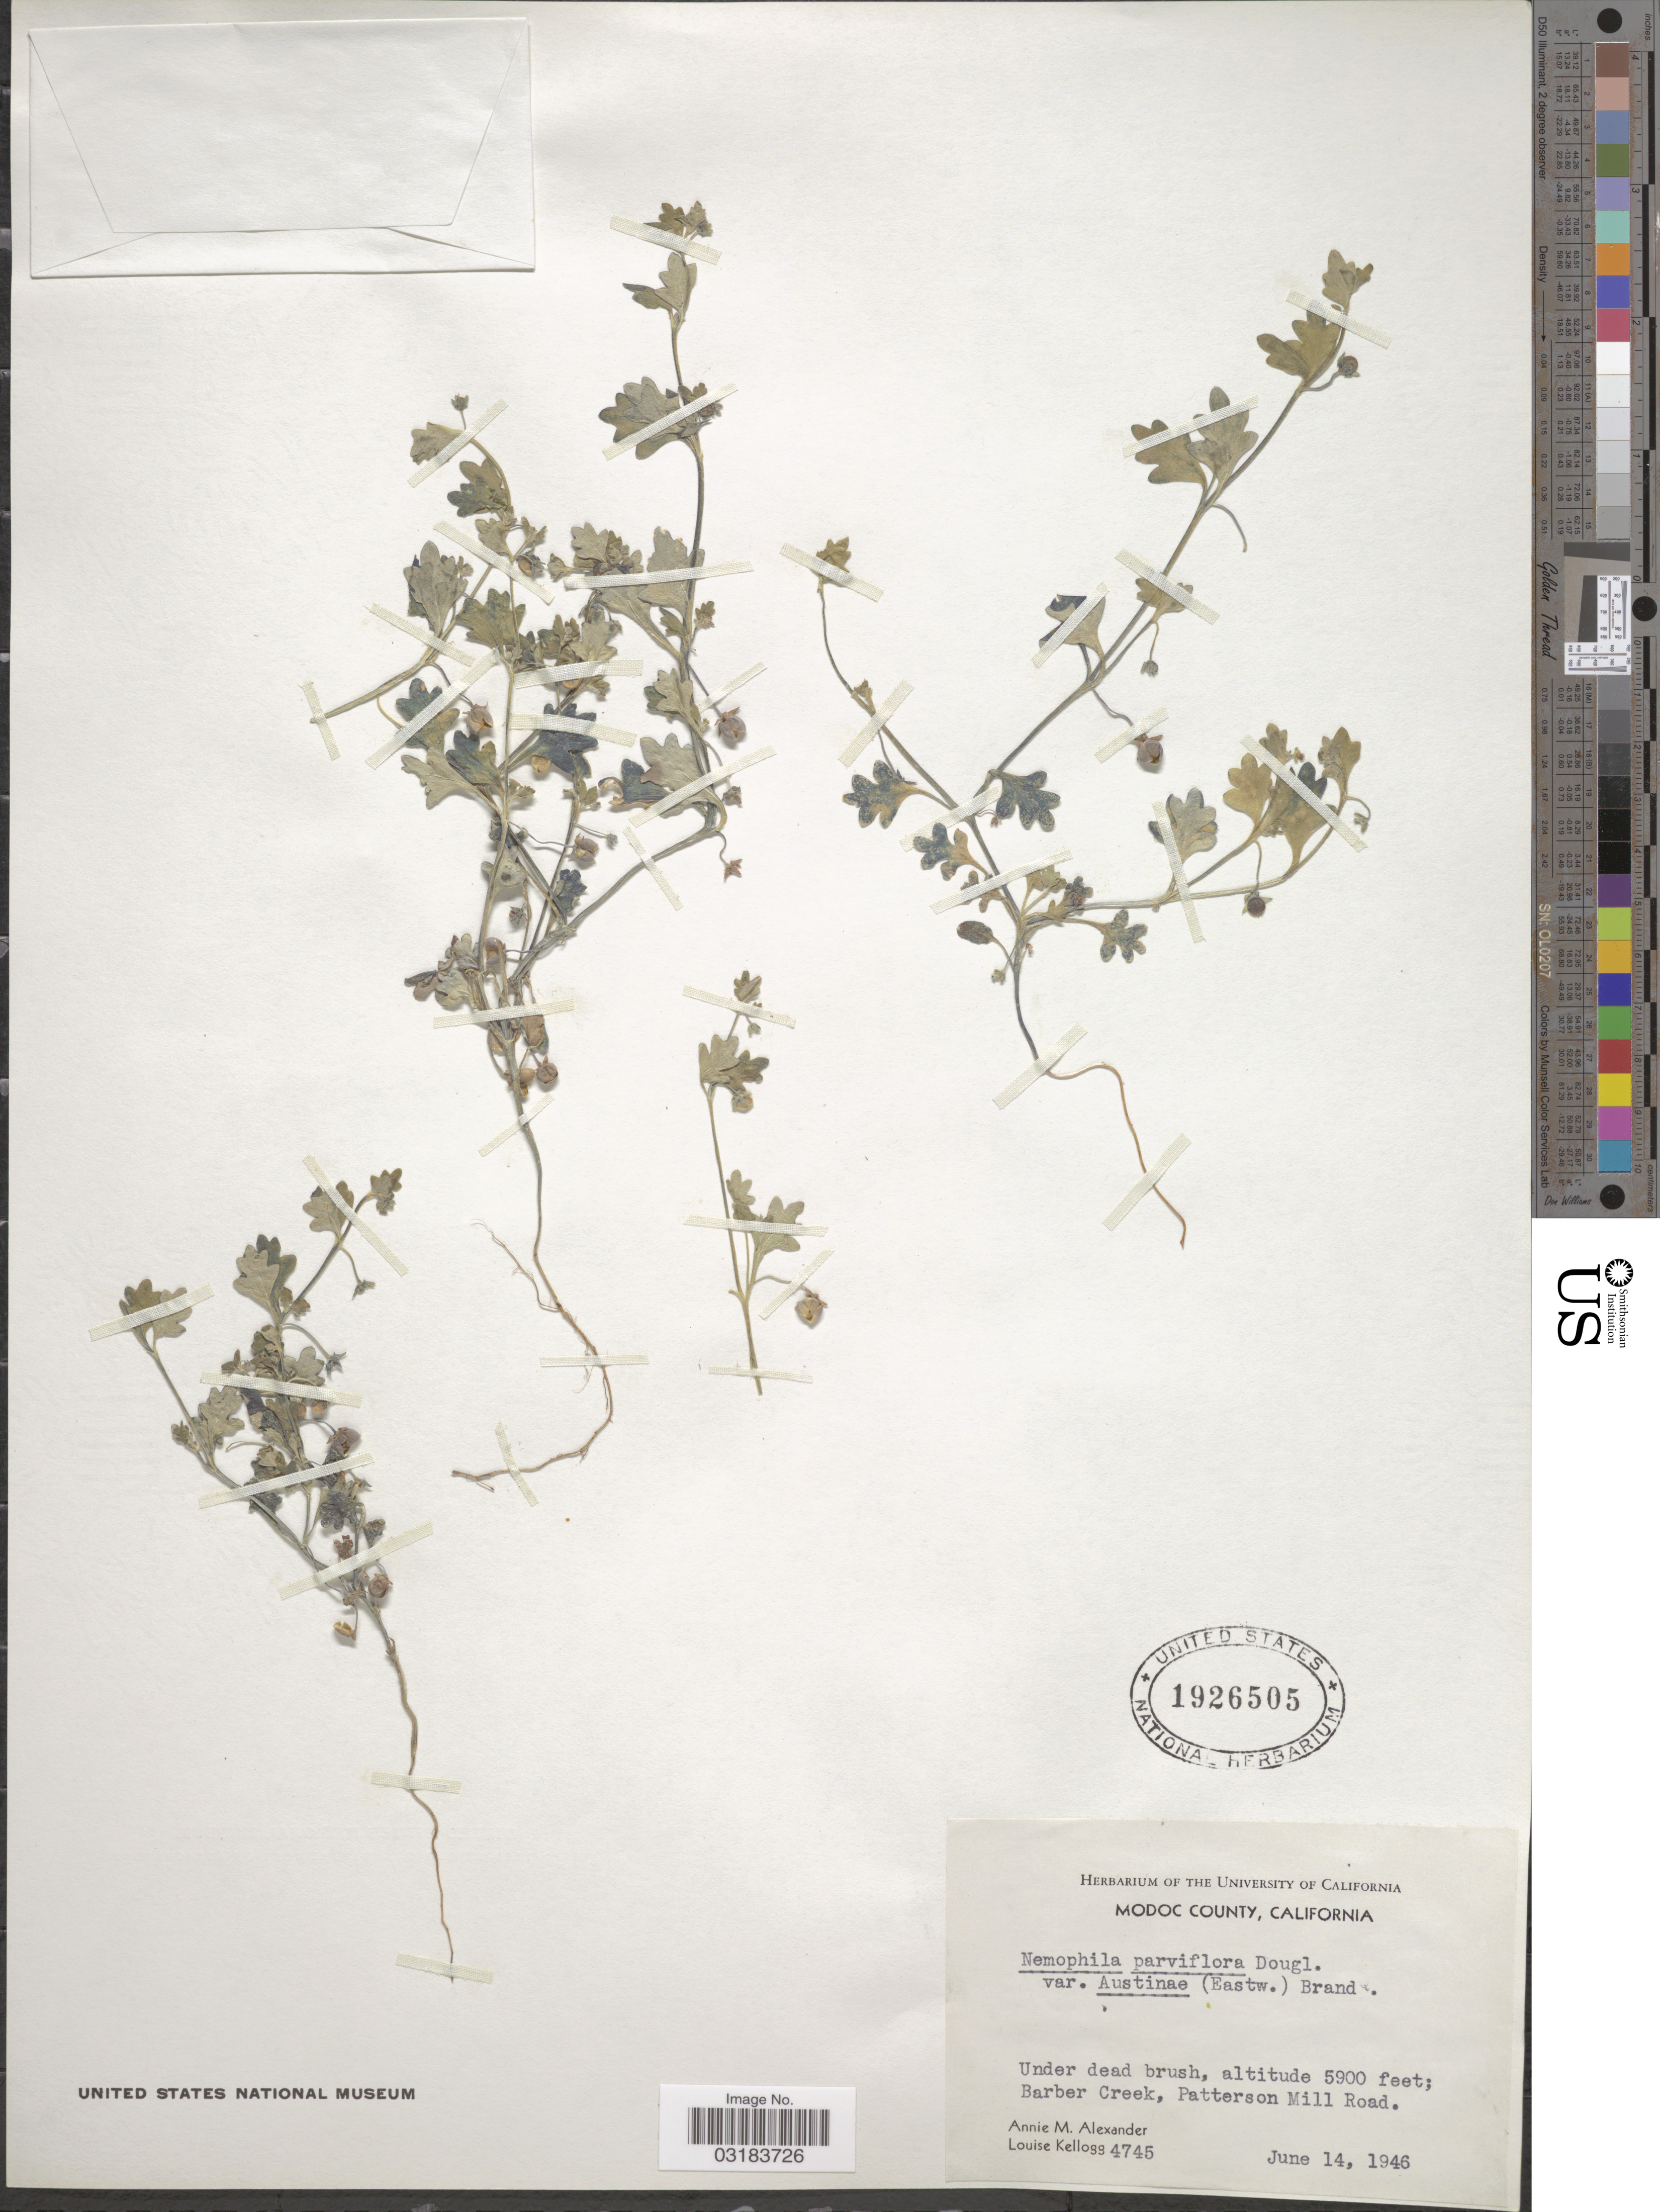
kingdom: Plantae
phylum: Tracheophyta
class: Magnoliopsida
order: Boraginales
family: Hydrophyllaceae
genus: Nemophila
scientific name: Nemophila parviflora var. austiniae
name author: (Eastw.) Brand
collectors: A. M. Alexander & L. Kellogg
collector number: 4745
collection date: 1946-06-14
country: United States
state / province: California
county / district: Modoc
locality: Modoc County. Barber Creek, Patterson Mill Road.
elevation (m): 1798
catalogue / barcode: US 1926505